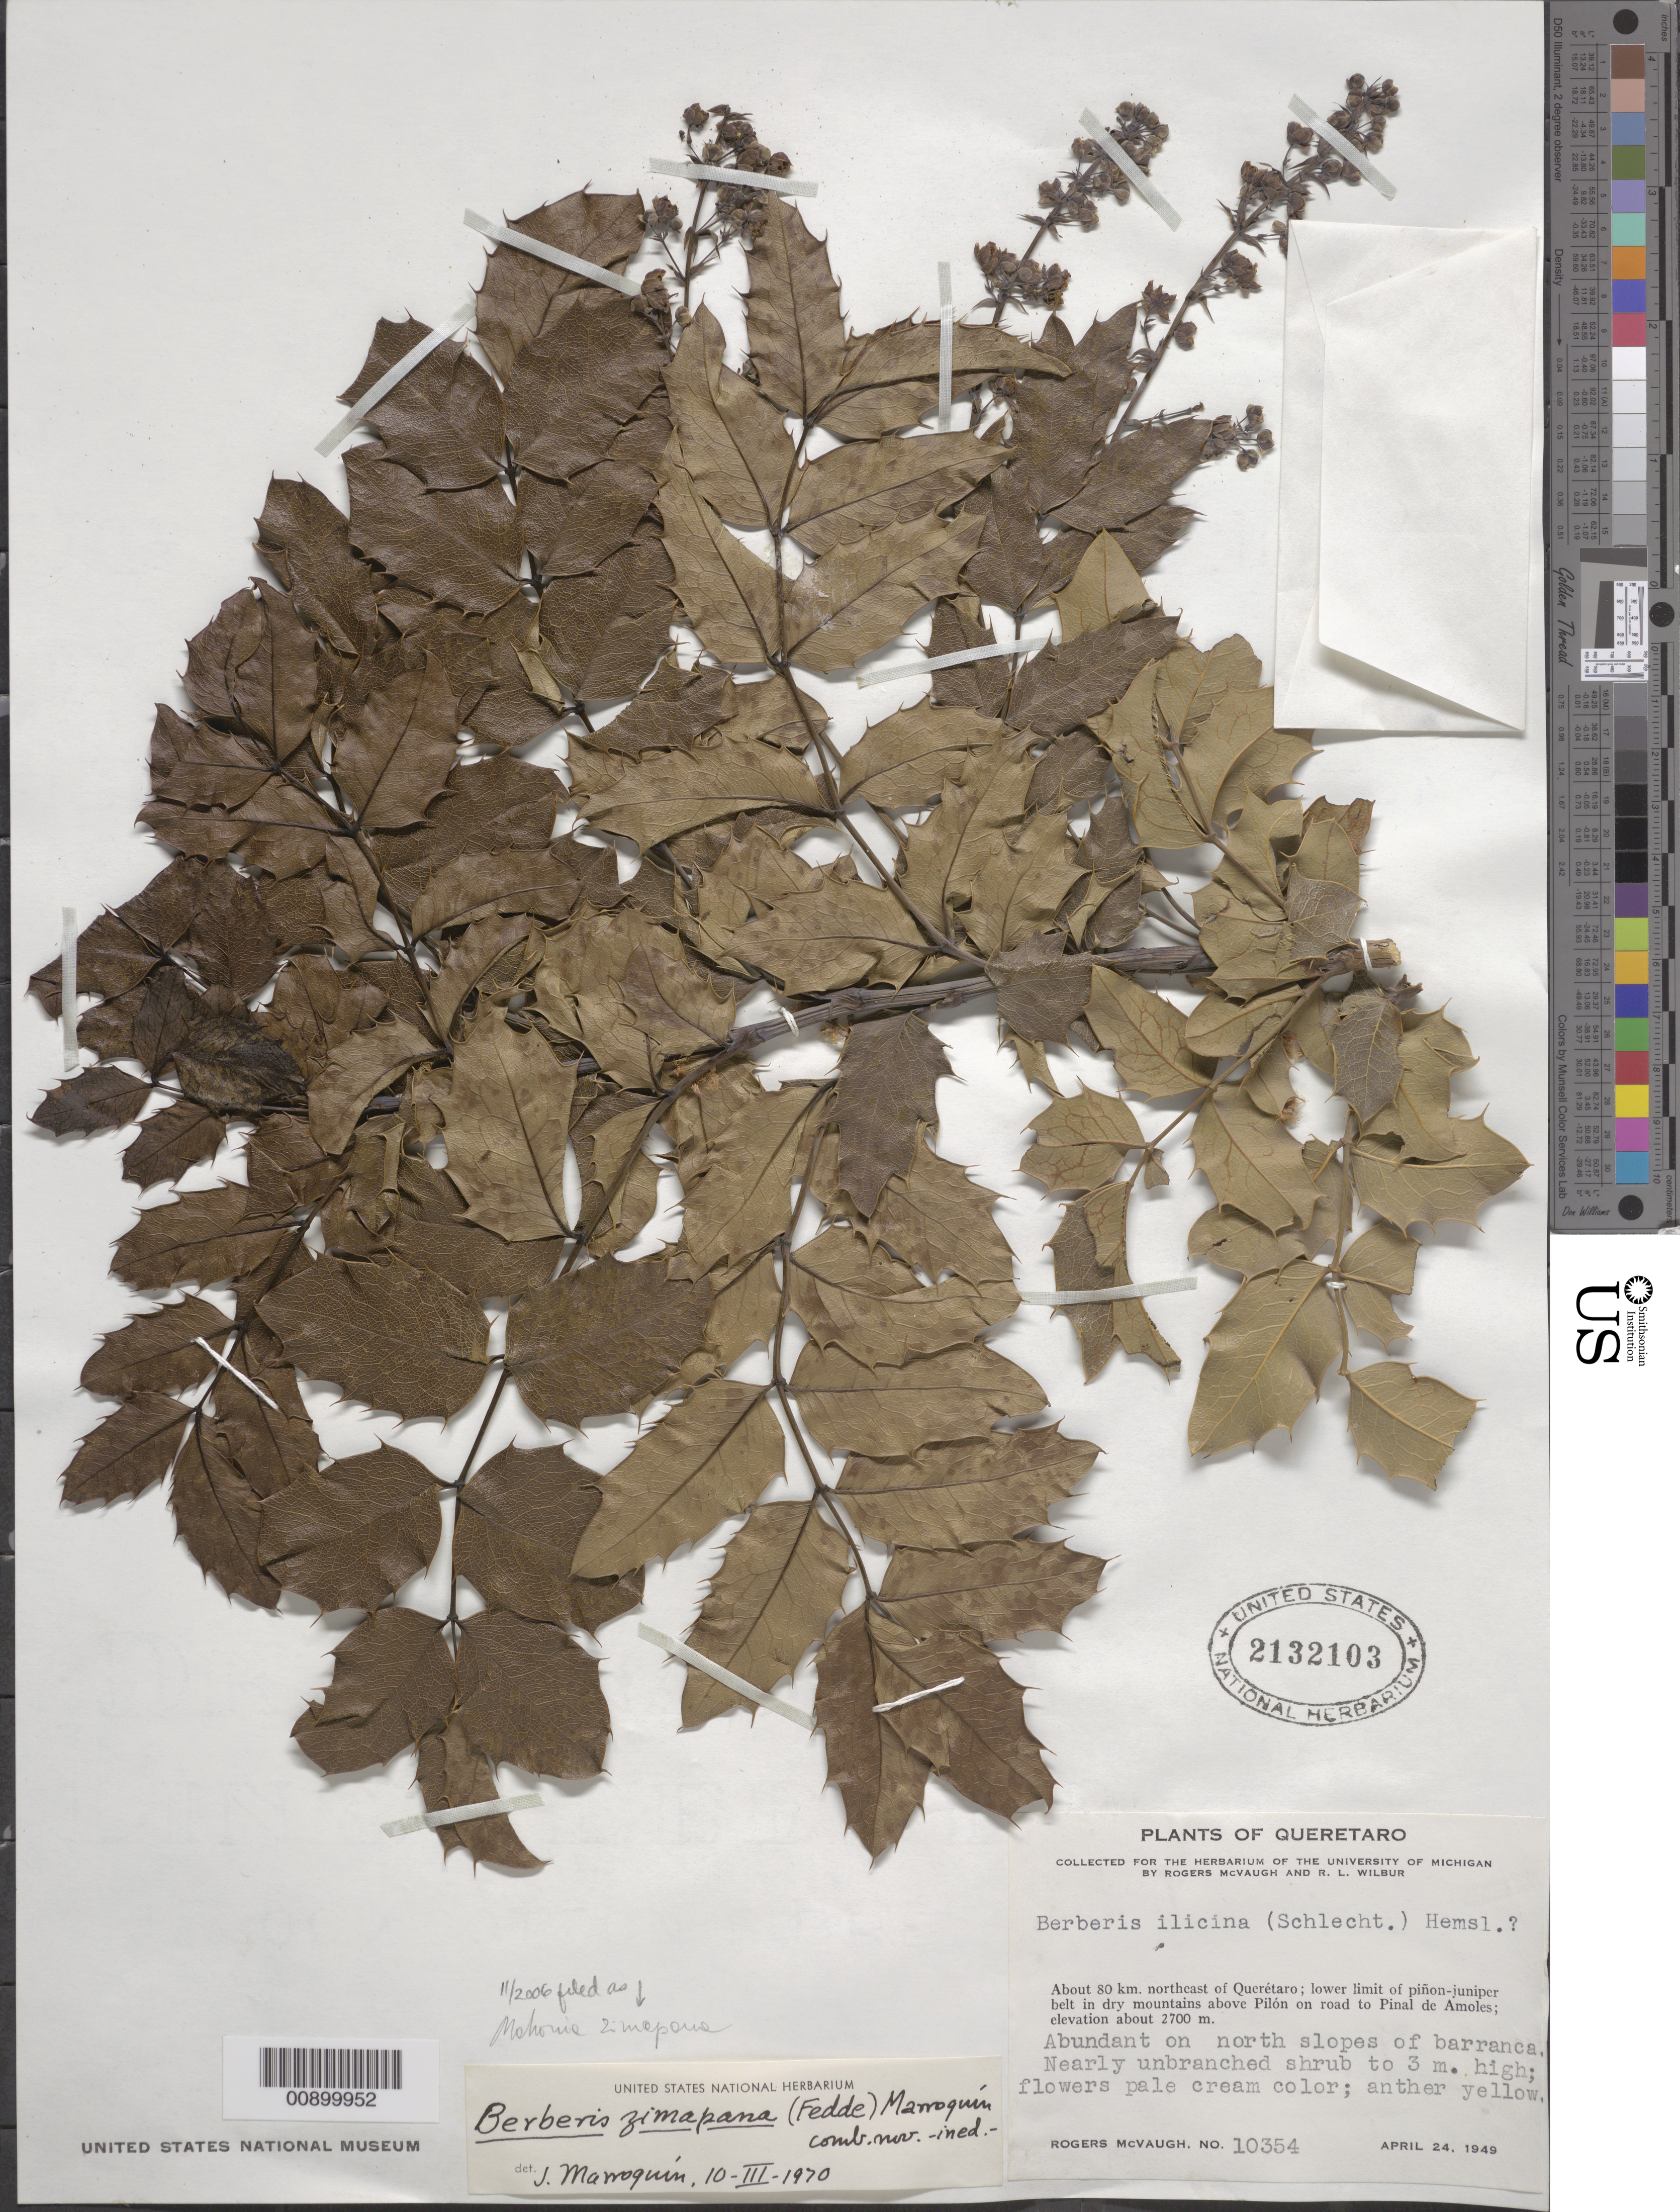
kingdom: Plantae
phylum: Tracheophyta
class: Magnoliopsida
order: Ranunculales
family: Berberidaceae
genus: Mahonia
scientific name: Mahonia zimapana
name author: Fedde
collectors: R. McVaugh & R. L. Wilbur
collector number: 10354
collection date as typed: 24 Apr 1949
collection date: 1949-04-24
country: Mexico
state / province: Querétaro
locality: About 80 km northeast of Querétaro, in dry mountains above Pilón on road to Pinal de Amoles. State of Querétaro.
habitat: Lower limit piñon-juniper belt in dry mountains. Abundant on north slopes of barranca.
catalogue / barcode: US 2132103